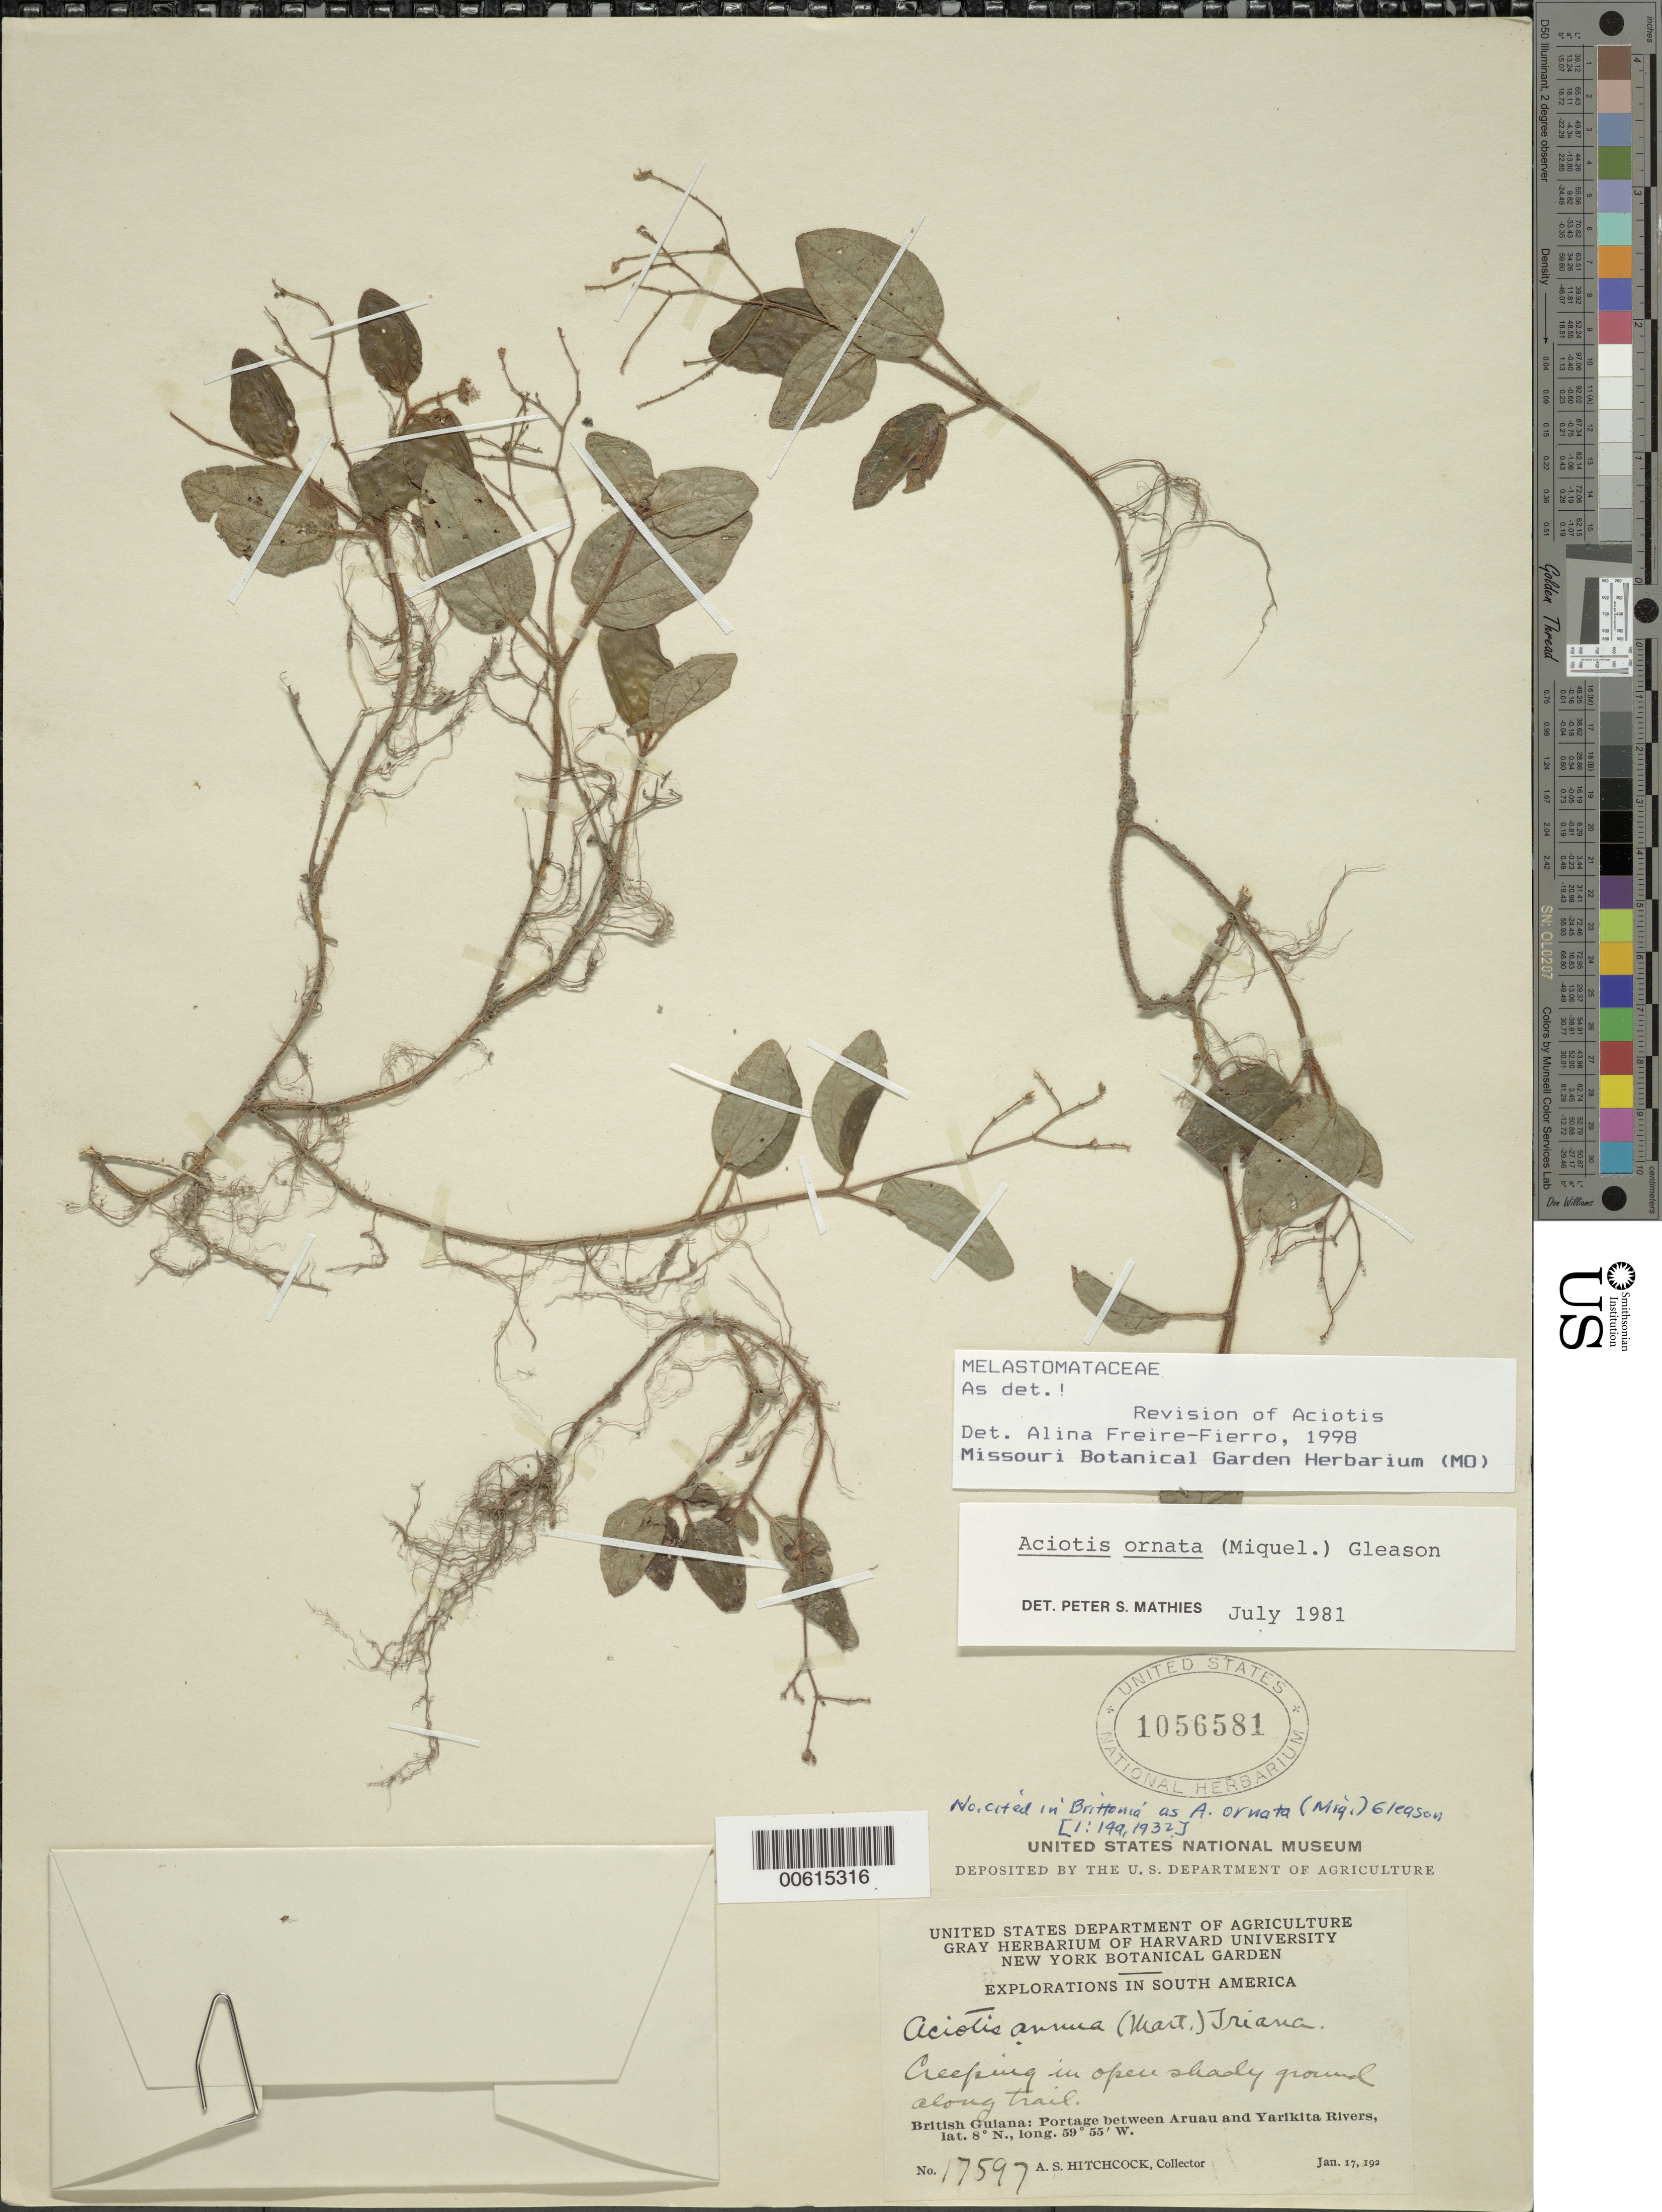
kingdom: Plantae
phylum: Tracheophyta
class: Magnoliopsida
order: Myrtales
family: Melastomataceae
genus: Aciotis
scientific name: Aciotis ornata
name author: (Miq.) Gleason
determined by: Freire-Fierro, A.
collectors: A. S. Hitchcock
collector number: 17597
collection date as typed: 17-Jan-20 to 18-Jan-20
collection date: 1920-01-17/1920-01-18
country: Guyana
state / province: Barima-Waini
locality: Yarikita and Amakura Rivers, near the junction of; Portage between Aruau and Yarikita Rivers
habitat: Open shady ground along trail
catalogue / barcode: US 1056581